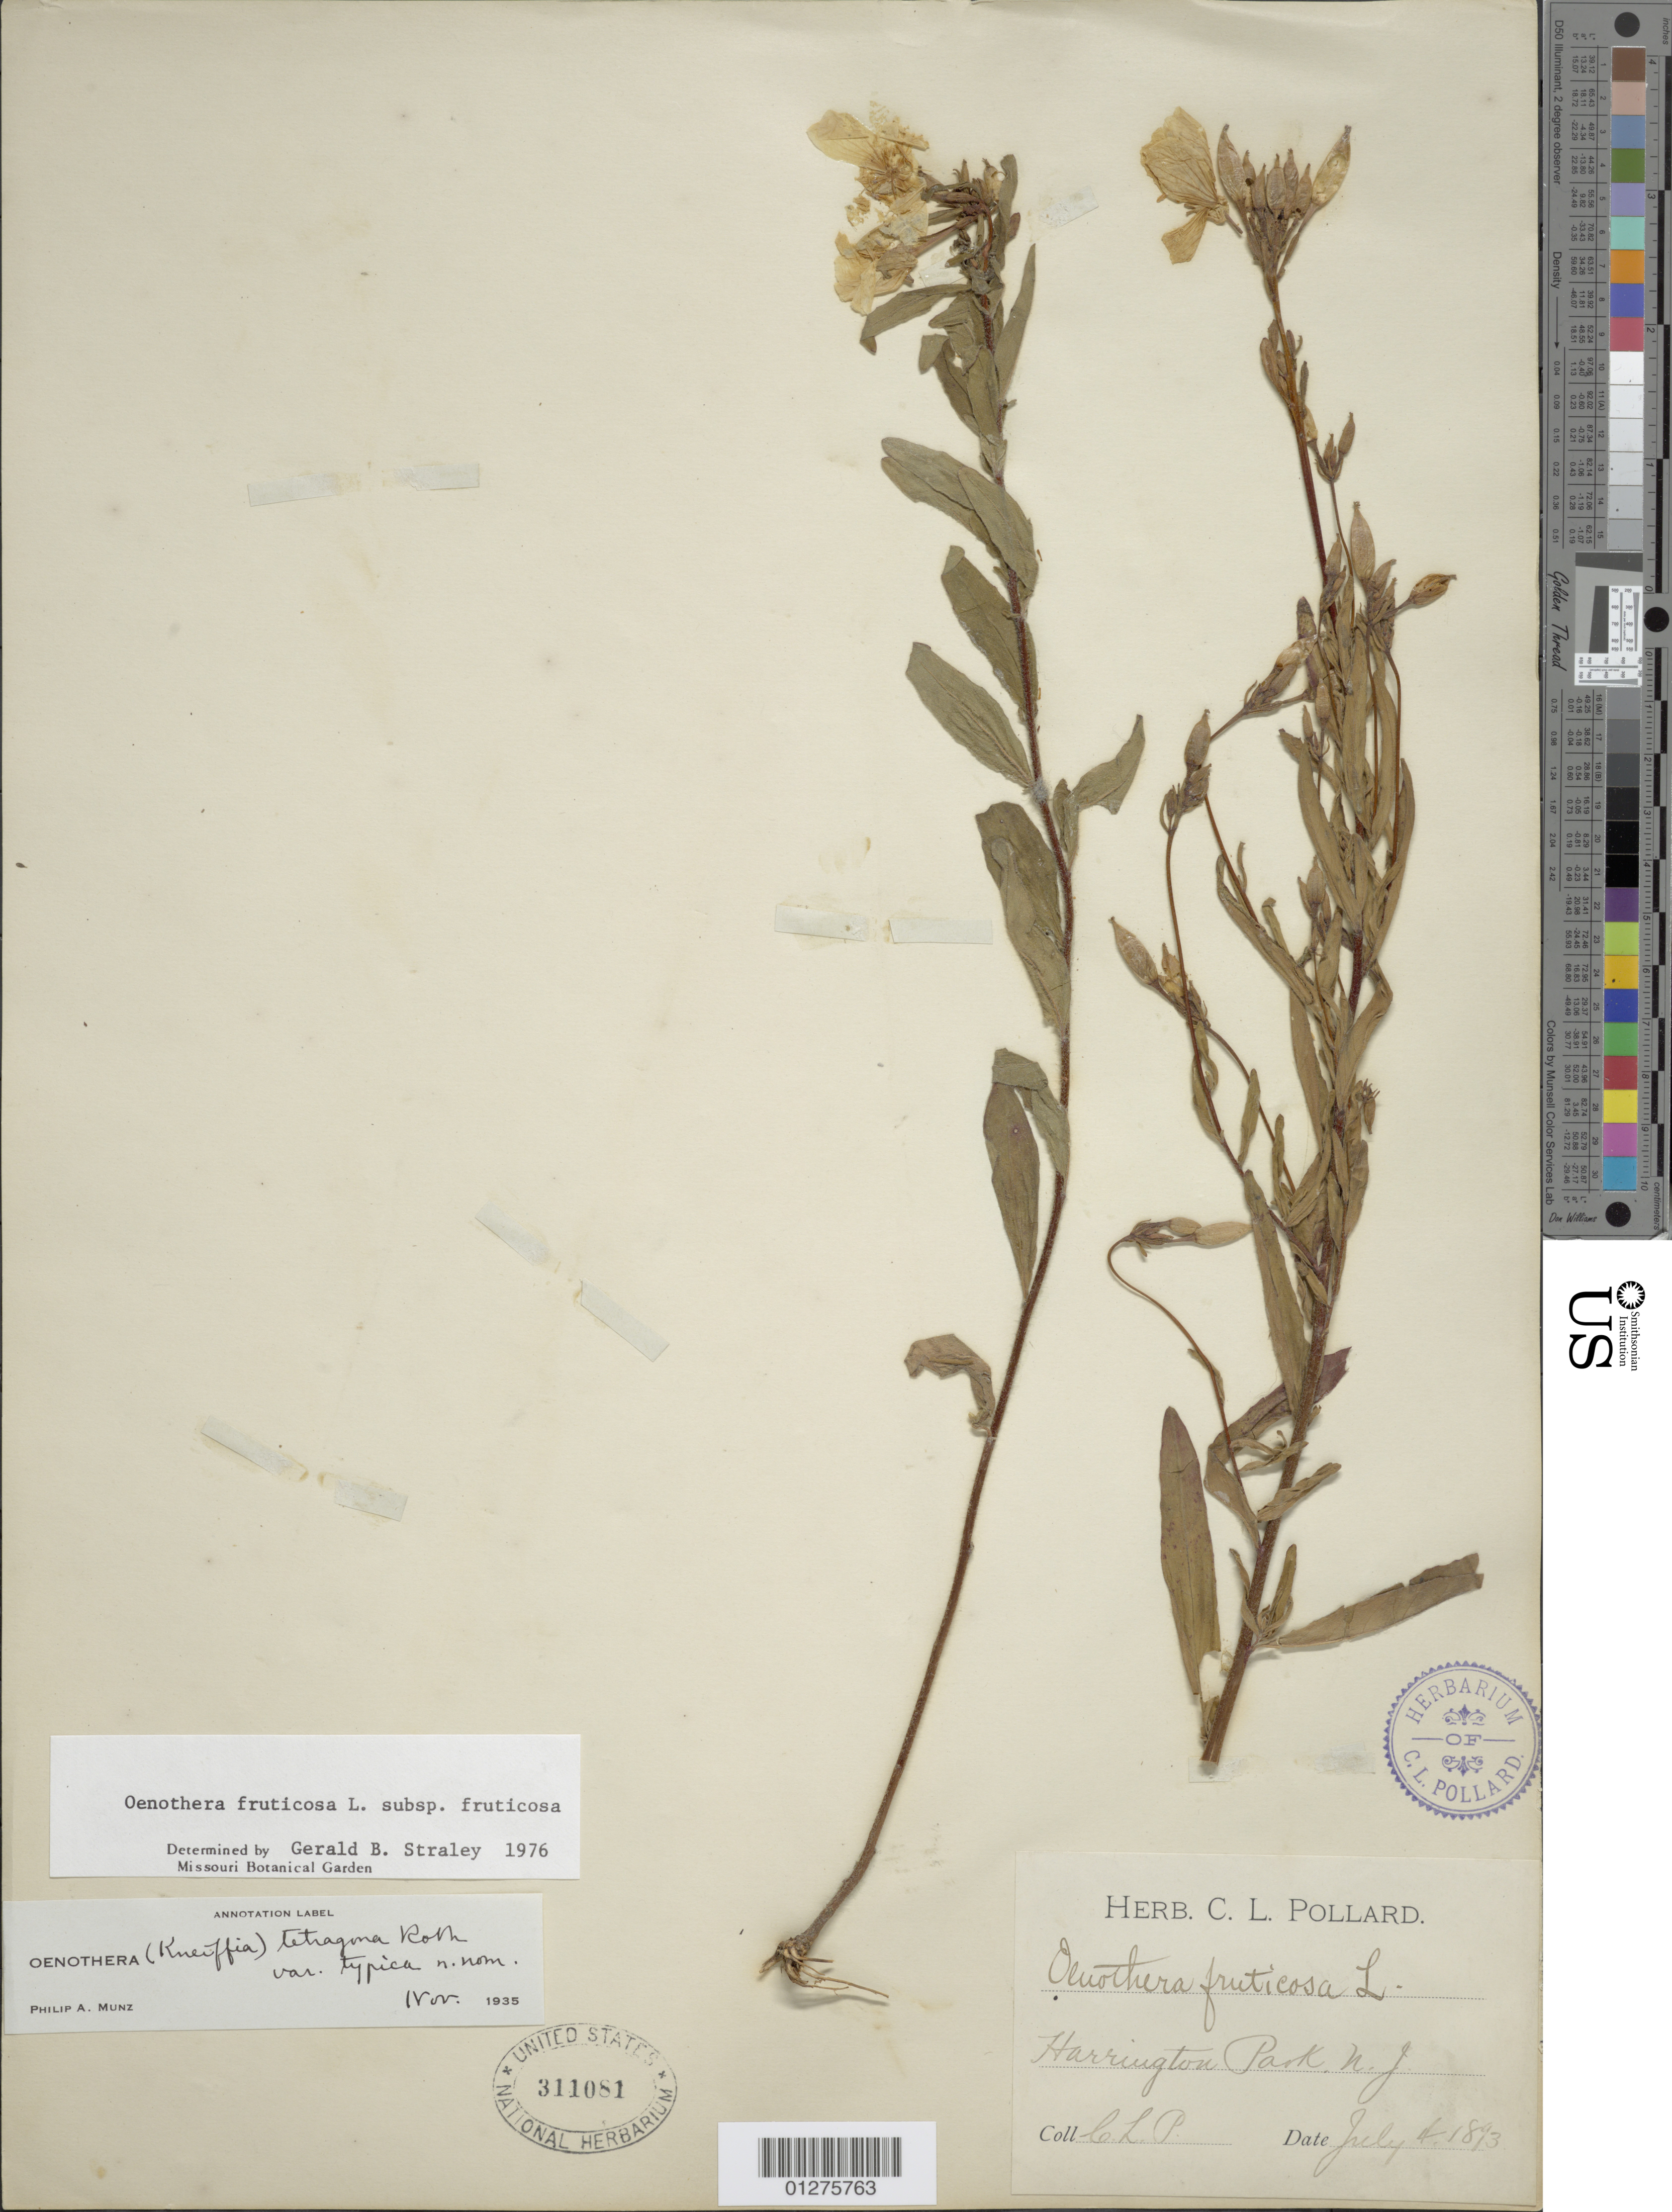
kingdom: Plantae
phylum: Tracheophyta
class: Magnoliopsida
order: Myrtales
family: Onagraceae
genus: Oenothera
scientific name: Oenothera fruticosa subsp. fruticosa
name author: L.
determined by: Straley, G. B.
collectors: C. L. Pollard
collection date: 1893-07-04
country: United States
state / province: New York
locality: Harrington Park.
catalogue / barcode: US 311081